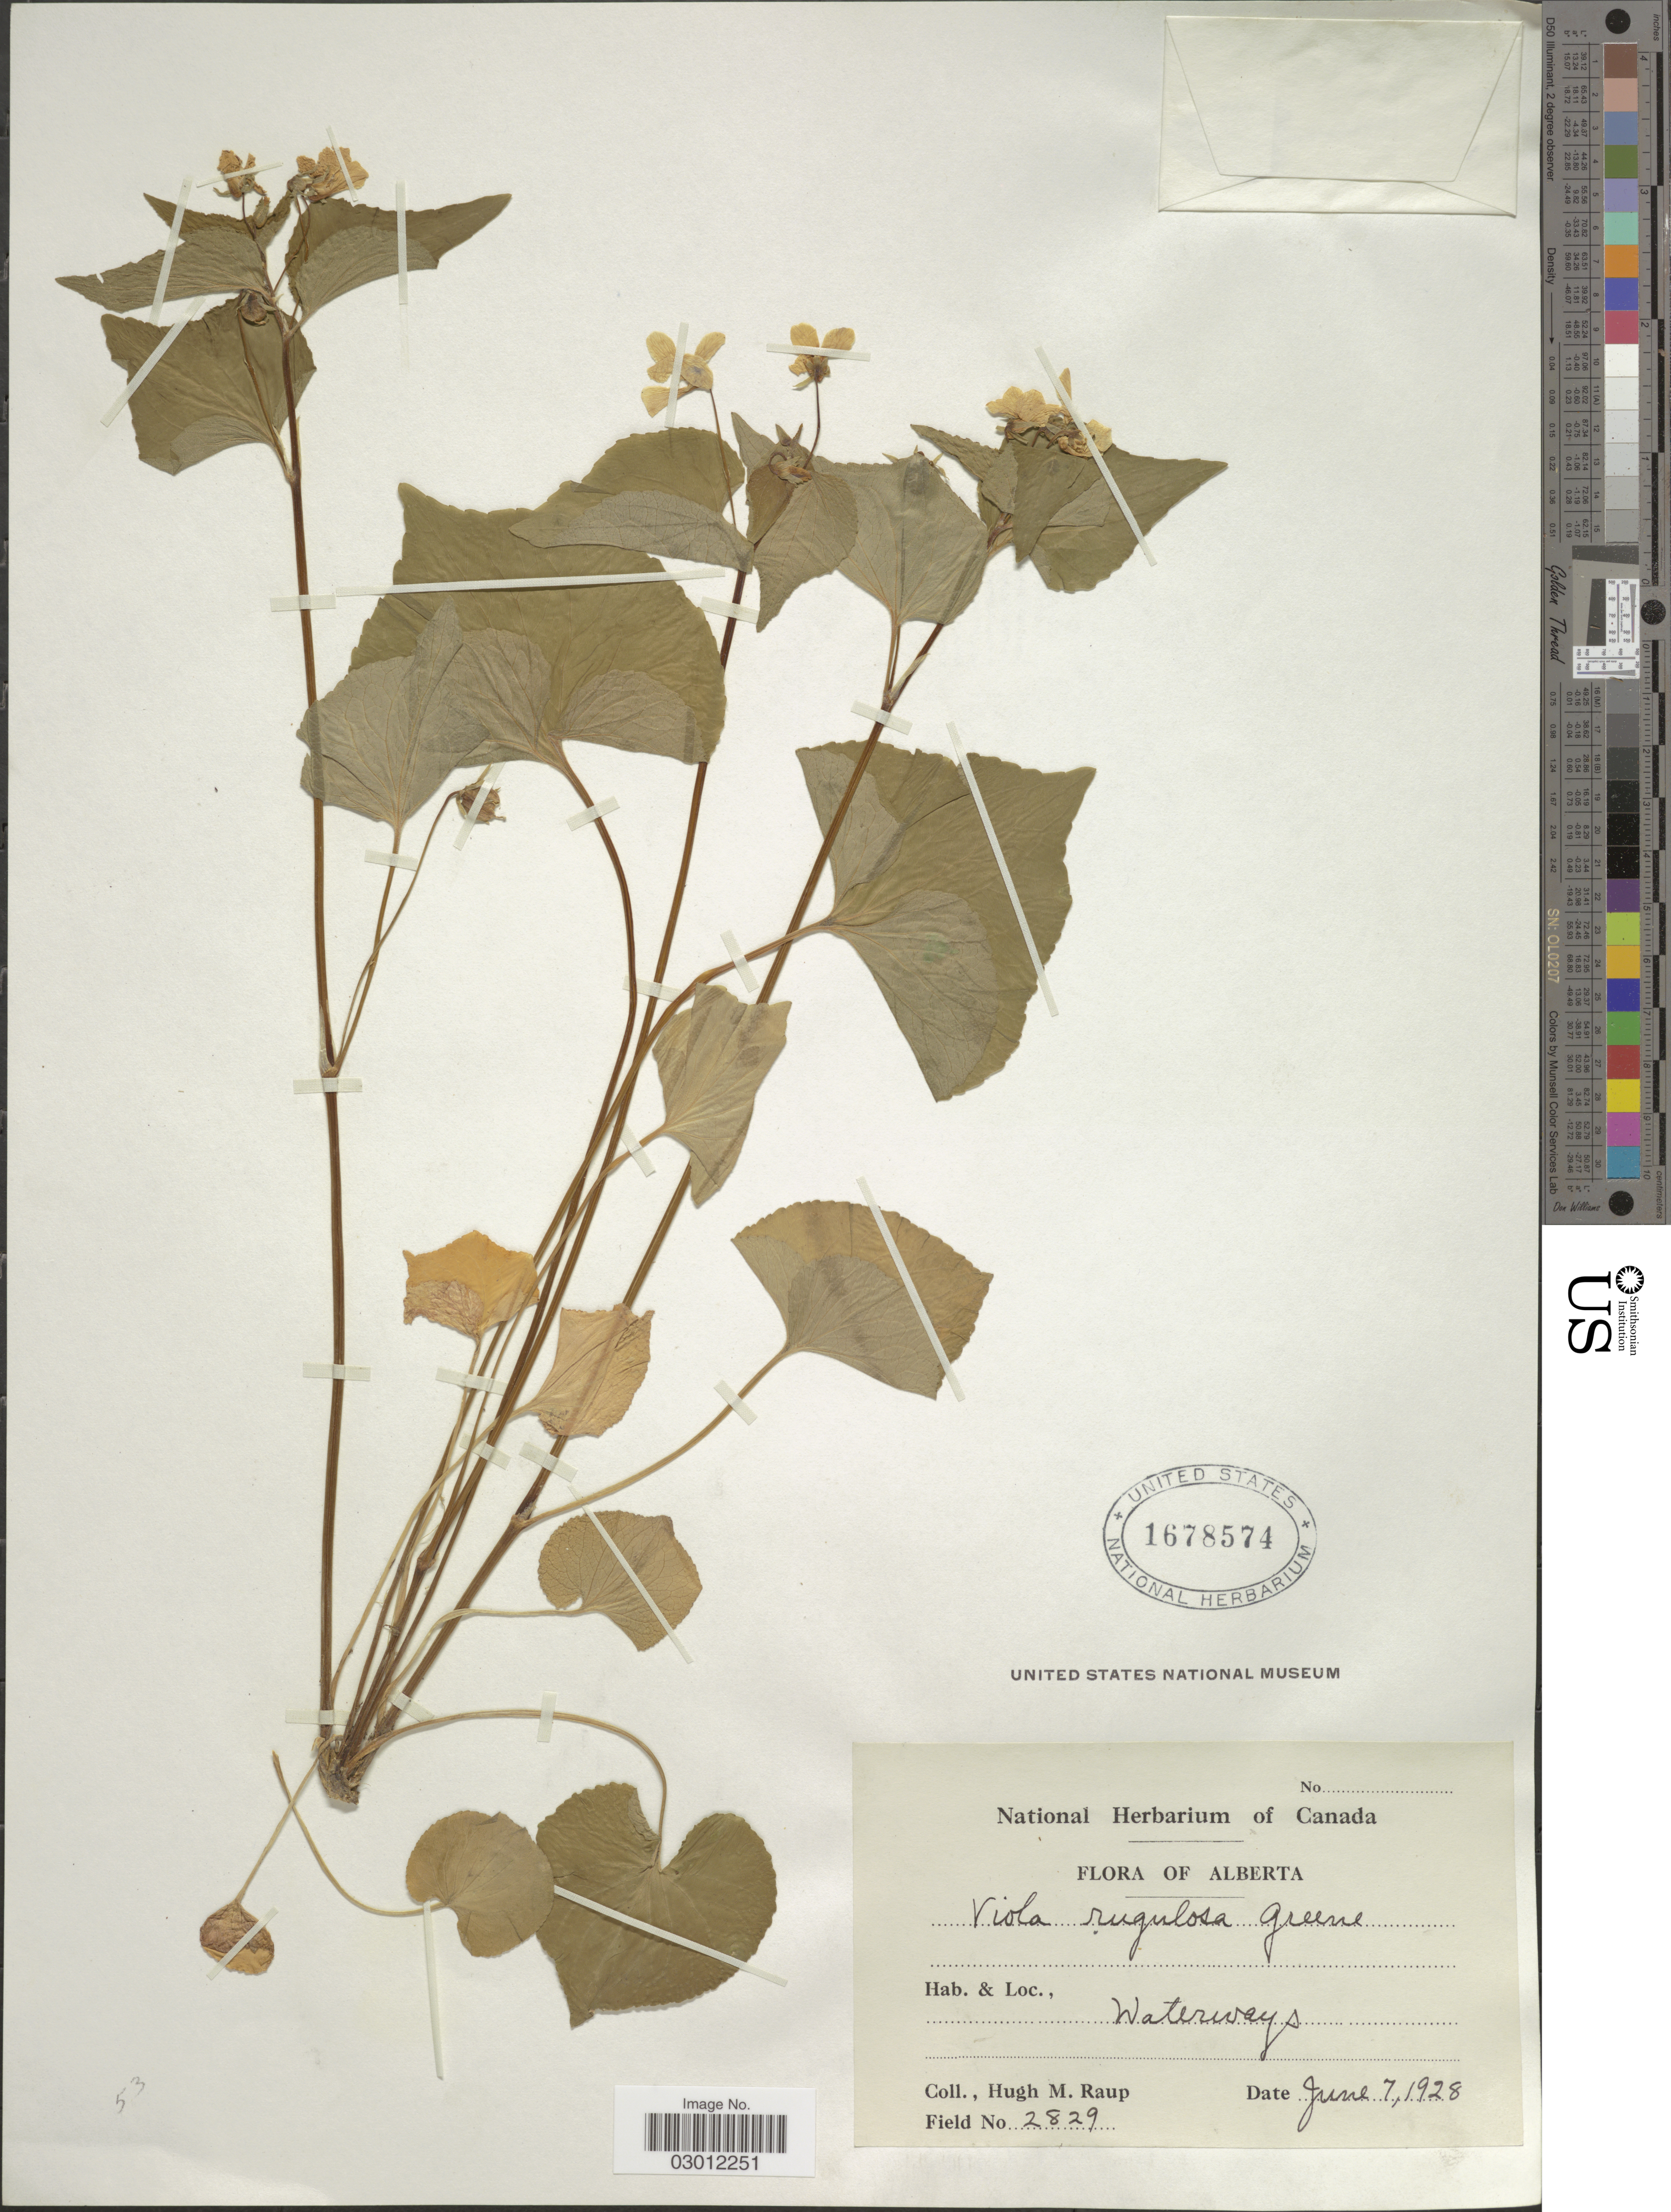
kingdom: Plantae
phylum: Tracheophyta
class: Magnoliopsida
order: Malpighiales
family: Violaceae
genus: Viola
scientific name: Viola canadensis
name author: L.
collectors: H. Raup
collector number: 2829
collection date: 1928-06-07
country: Canada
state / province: Alberta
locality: Waterways.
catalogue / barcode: US 1678574